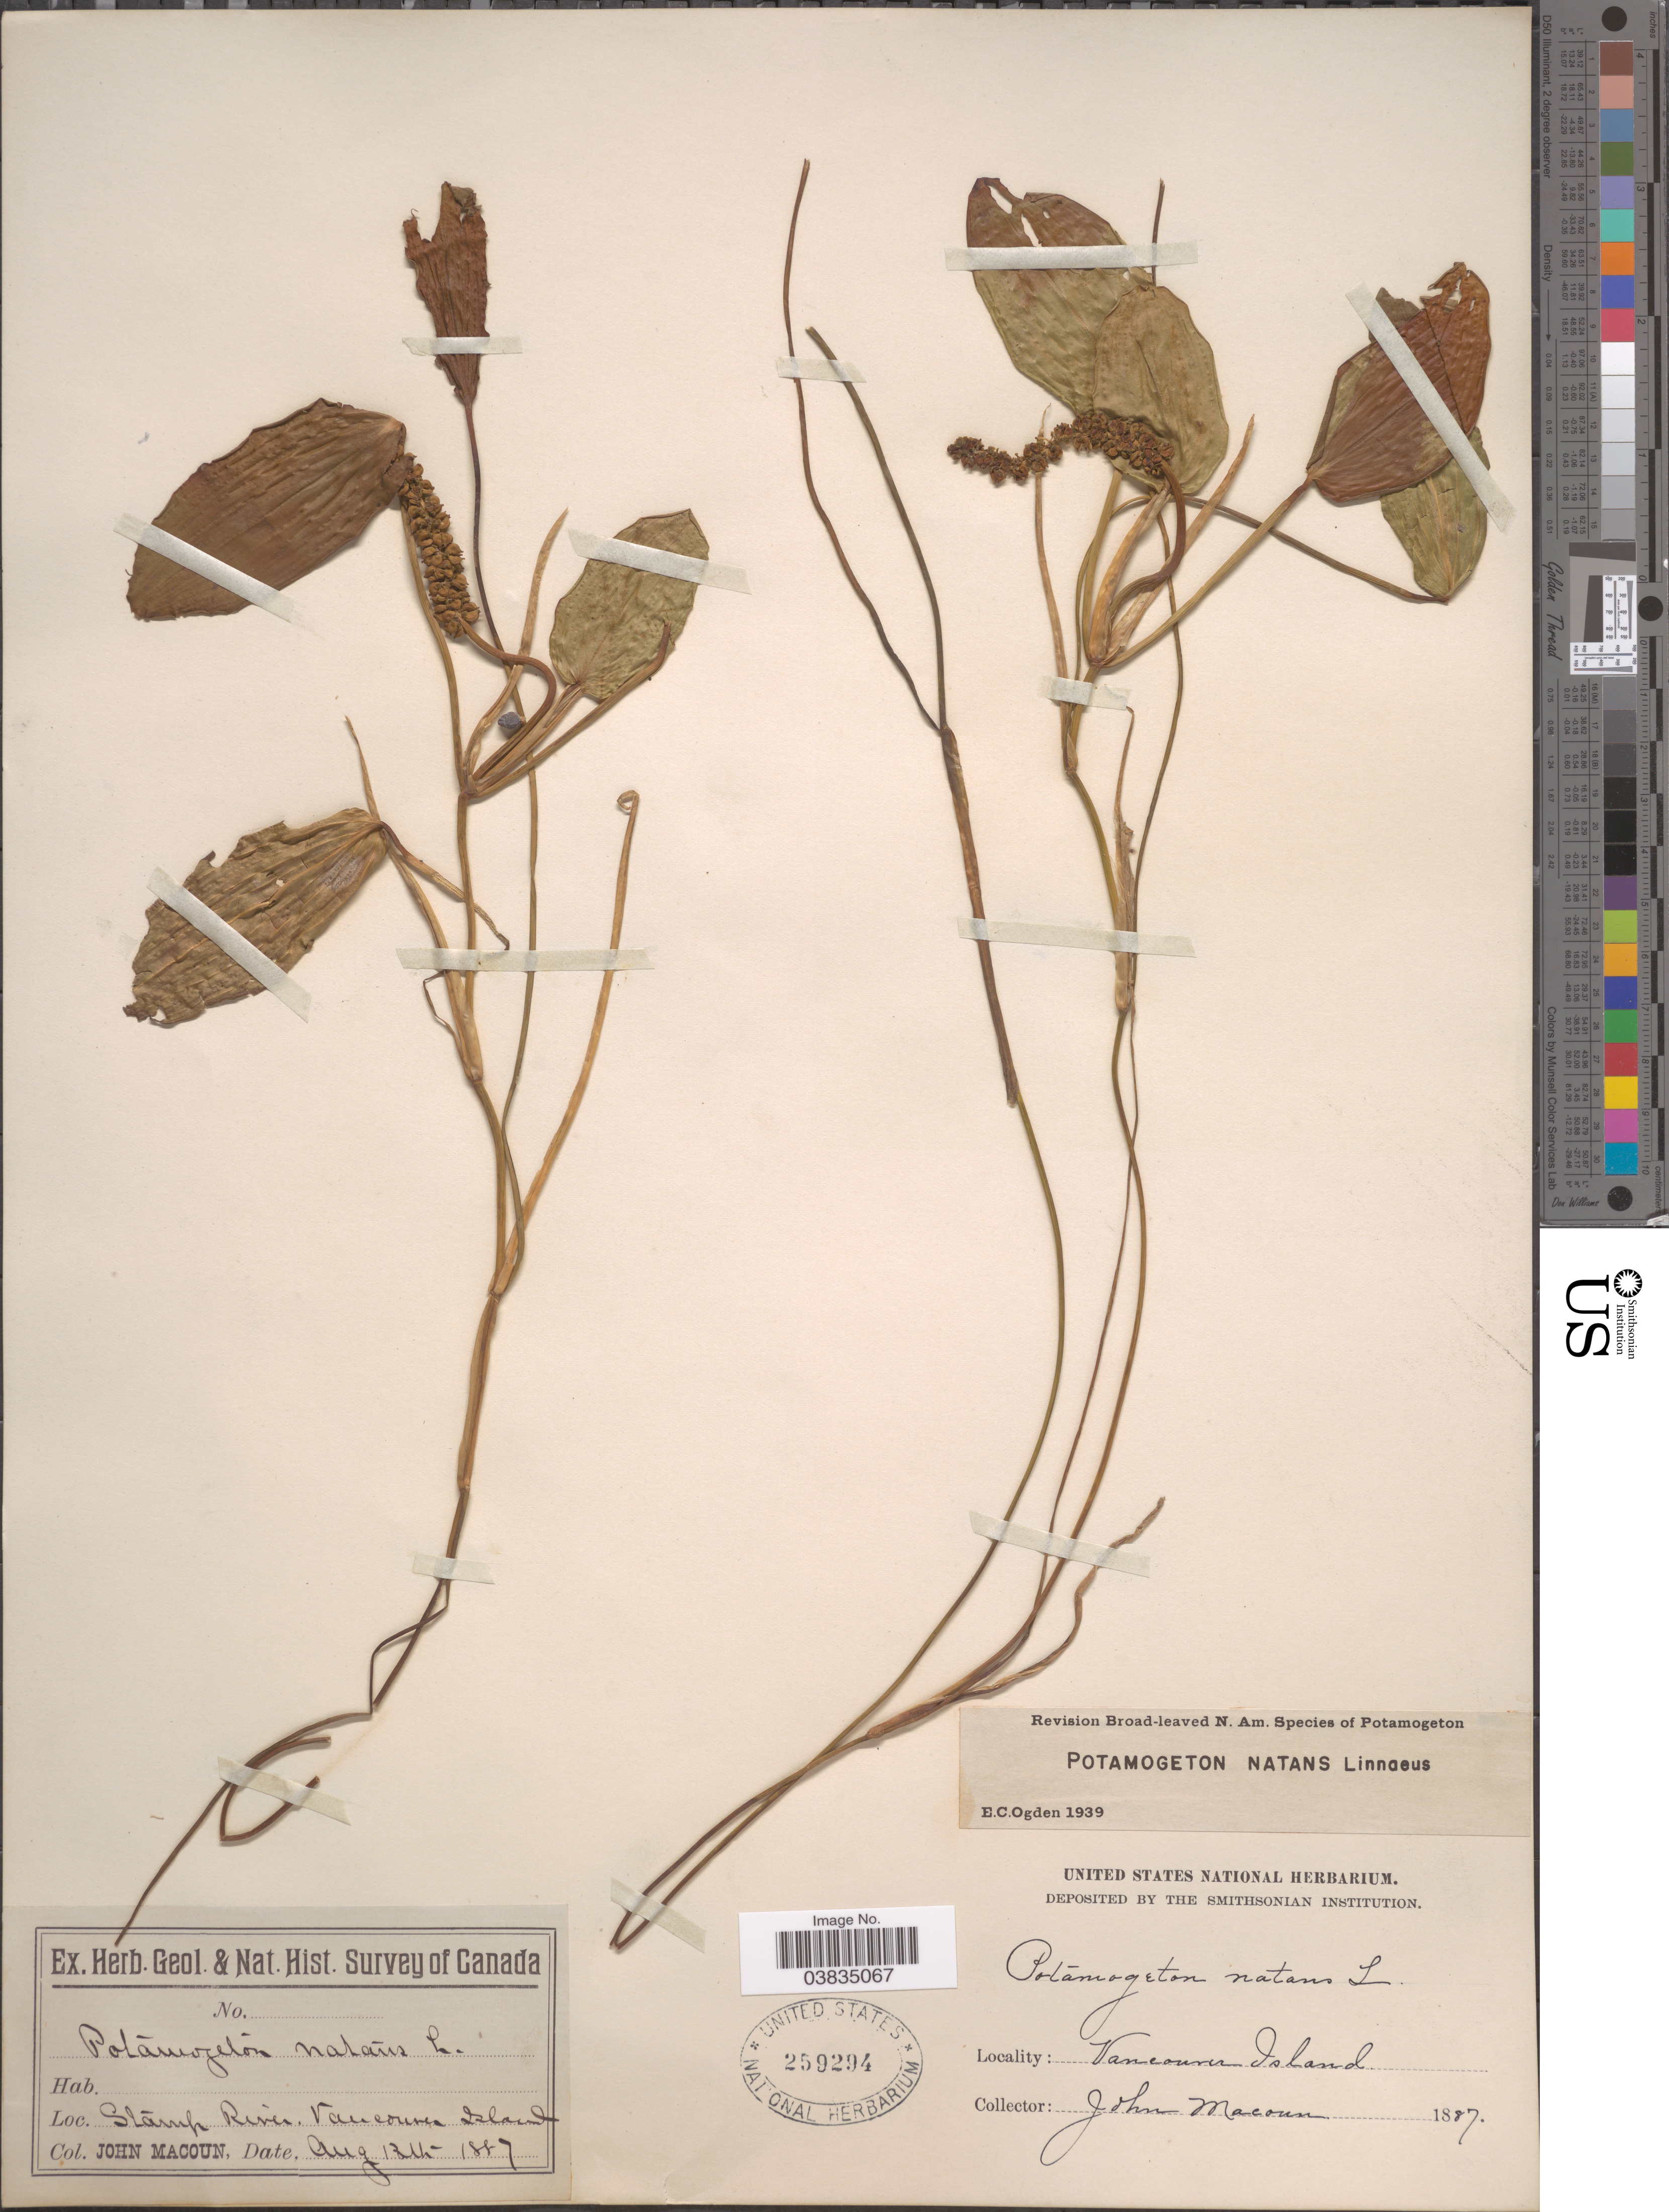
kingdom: Plantae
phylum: Tracheophyta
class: Liliopsida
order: Alismatales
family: Potamogetonaceae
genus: Potamogeton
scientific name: Potamogeton natans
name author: L.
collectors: J. Macoun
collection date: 1887-08-13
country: Canada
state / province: British Columbia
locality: Stamp River, Vancouver Island.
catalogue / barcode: US 259294